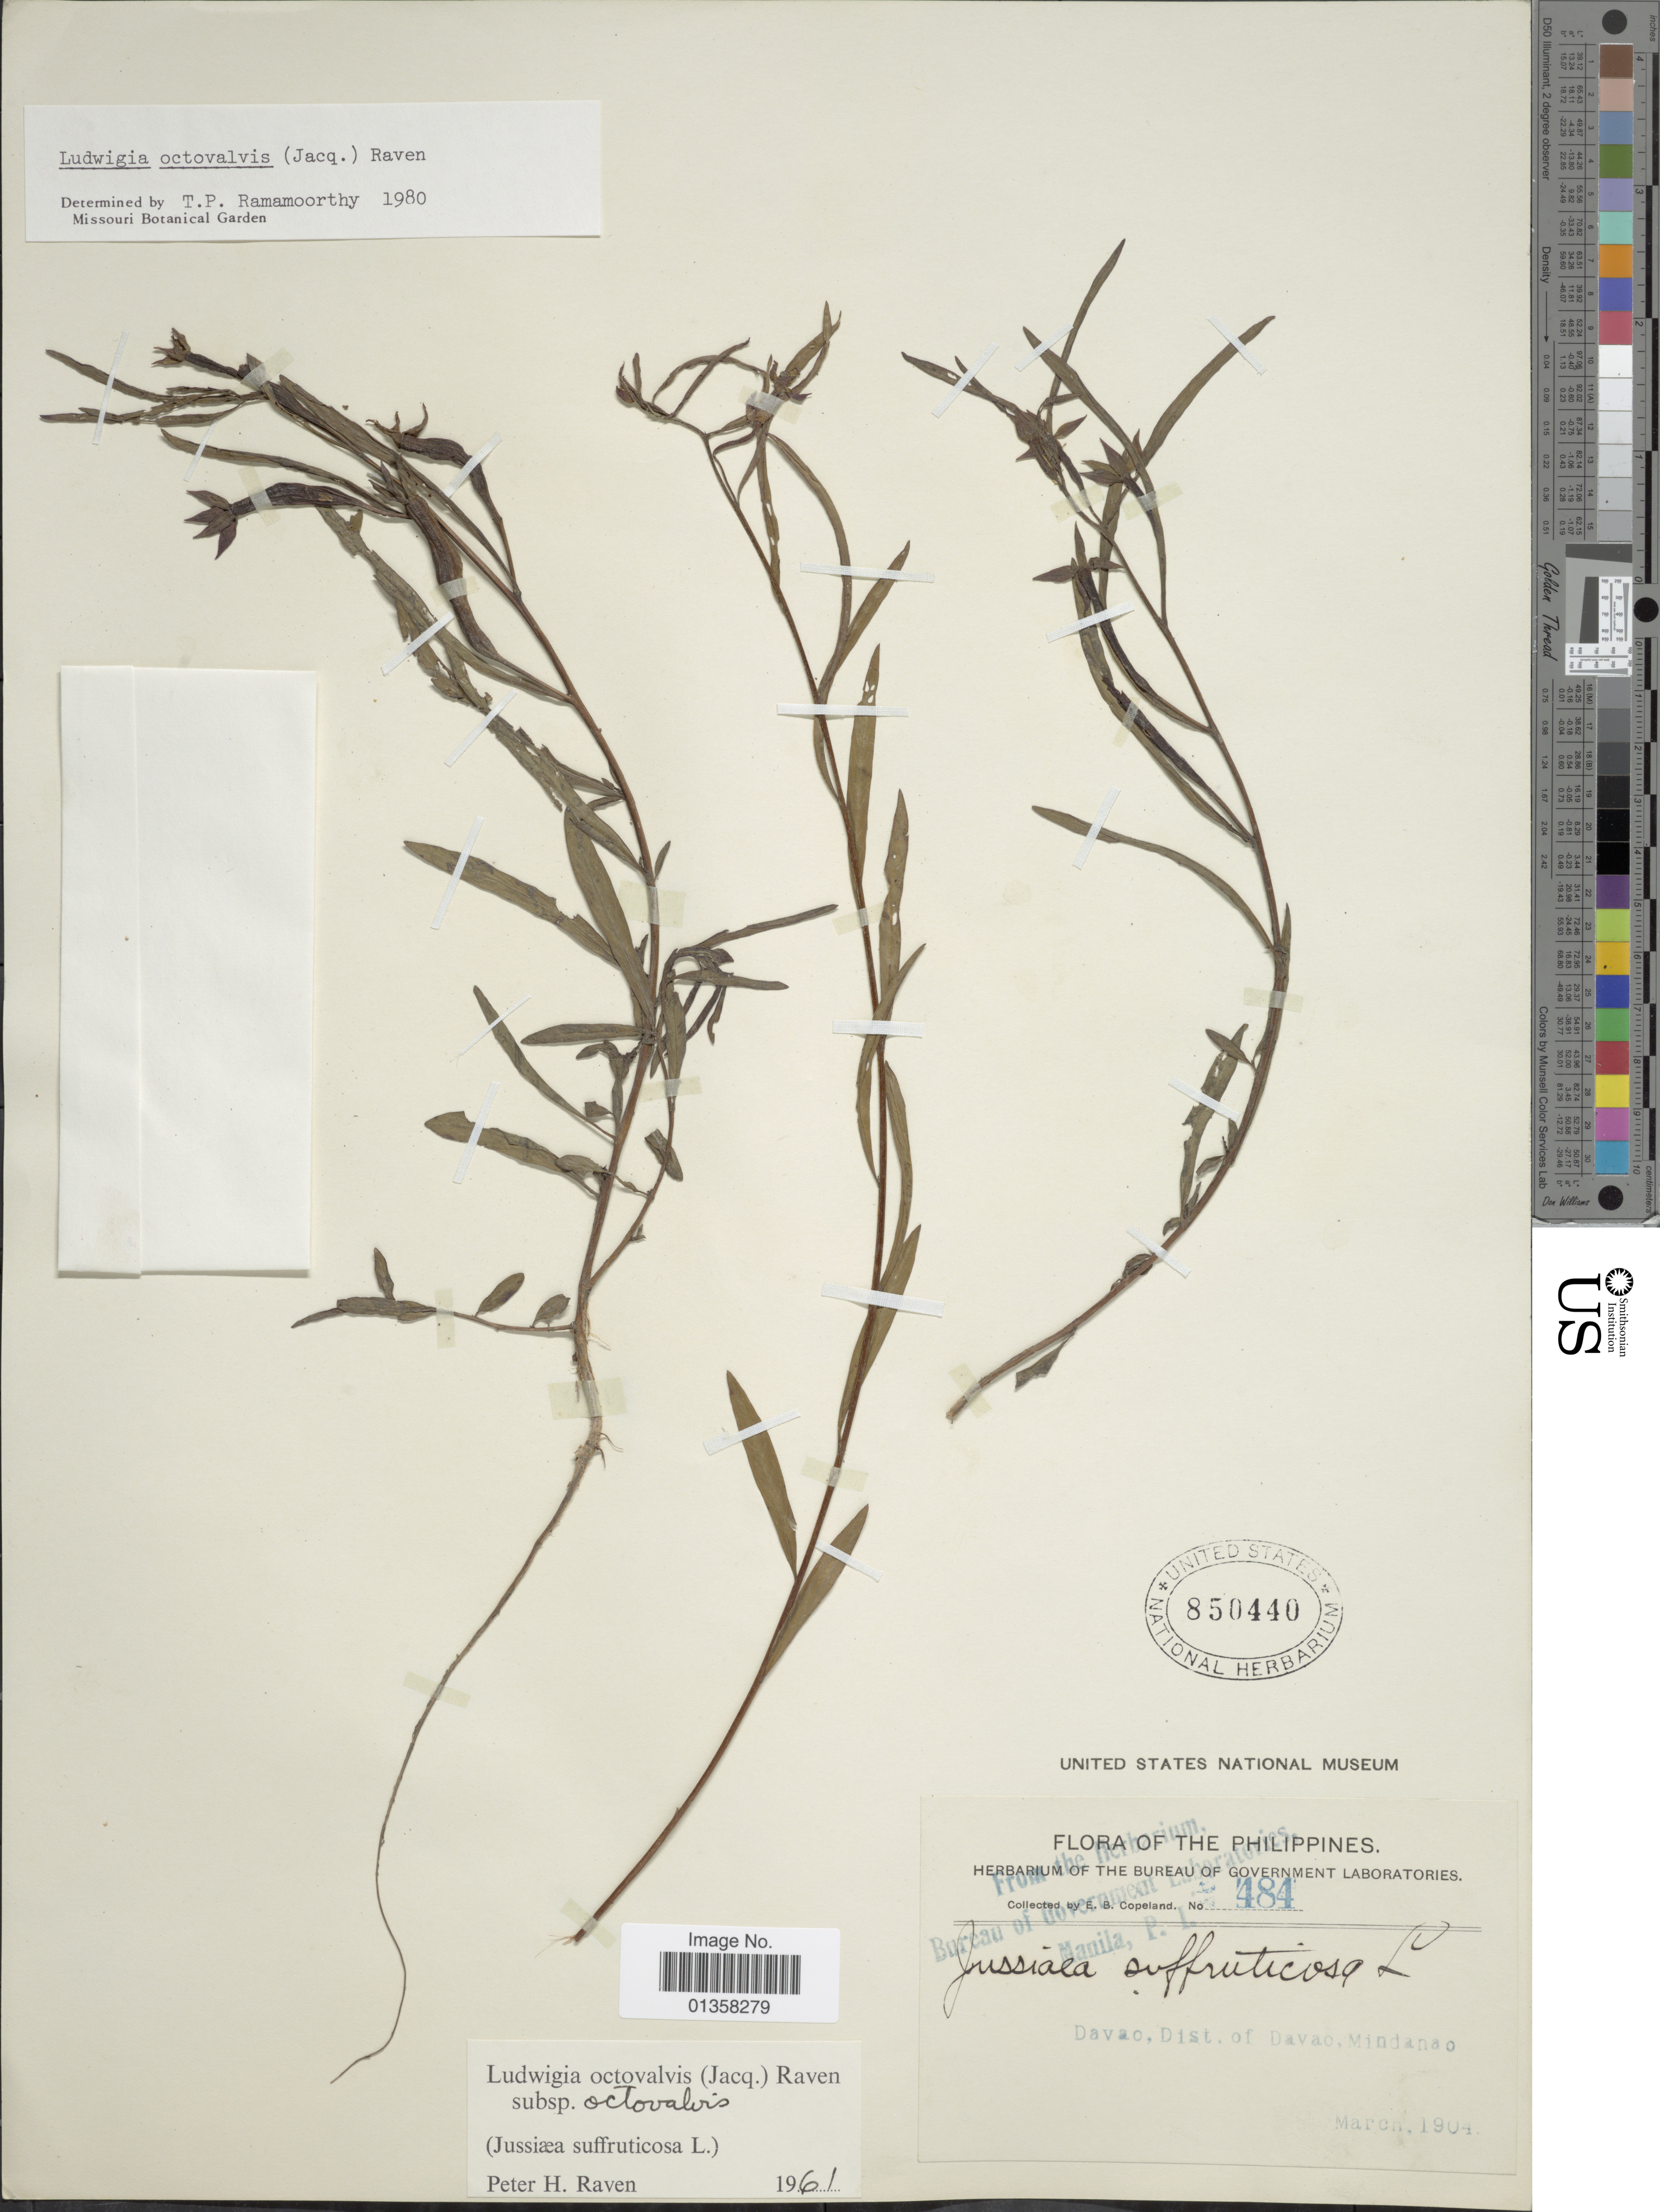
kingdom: Plantae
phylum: Tracheophyta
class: Magnoliopsida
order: Myrtales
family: Onagraceae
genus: Ludwigia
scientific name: Ludwigia octovalvis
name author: (Jacq.) P.H. Raven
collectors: E. B. Copeland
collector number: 484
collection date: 1904-03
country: Philippines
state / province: Davao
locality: Dist. of Davao, Mindanao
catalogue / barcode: US 850440